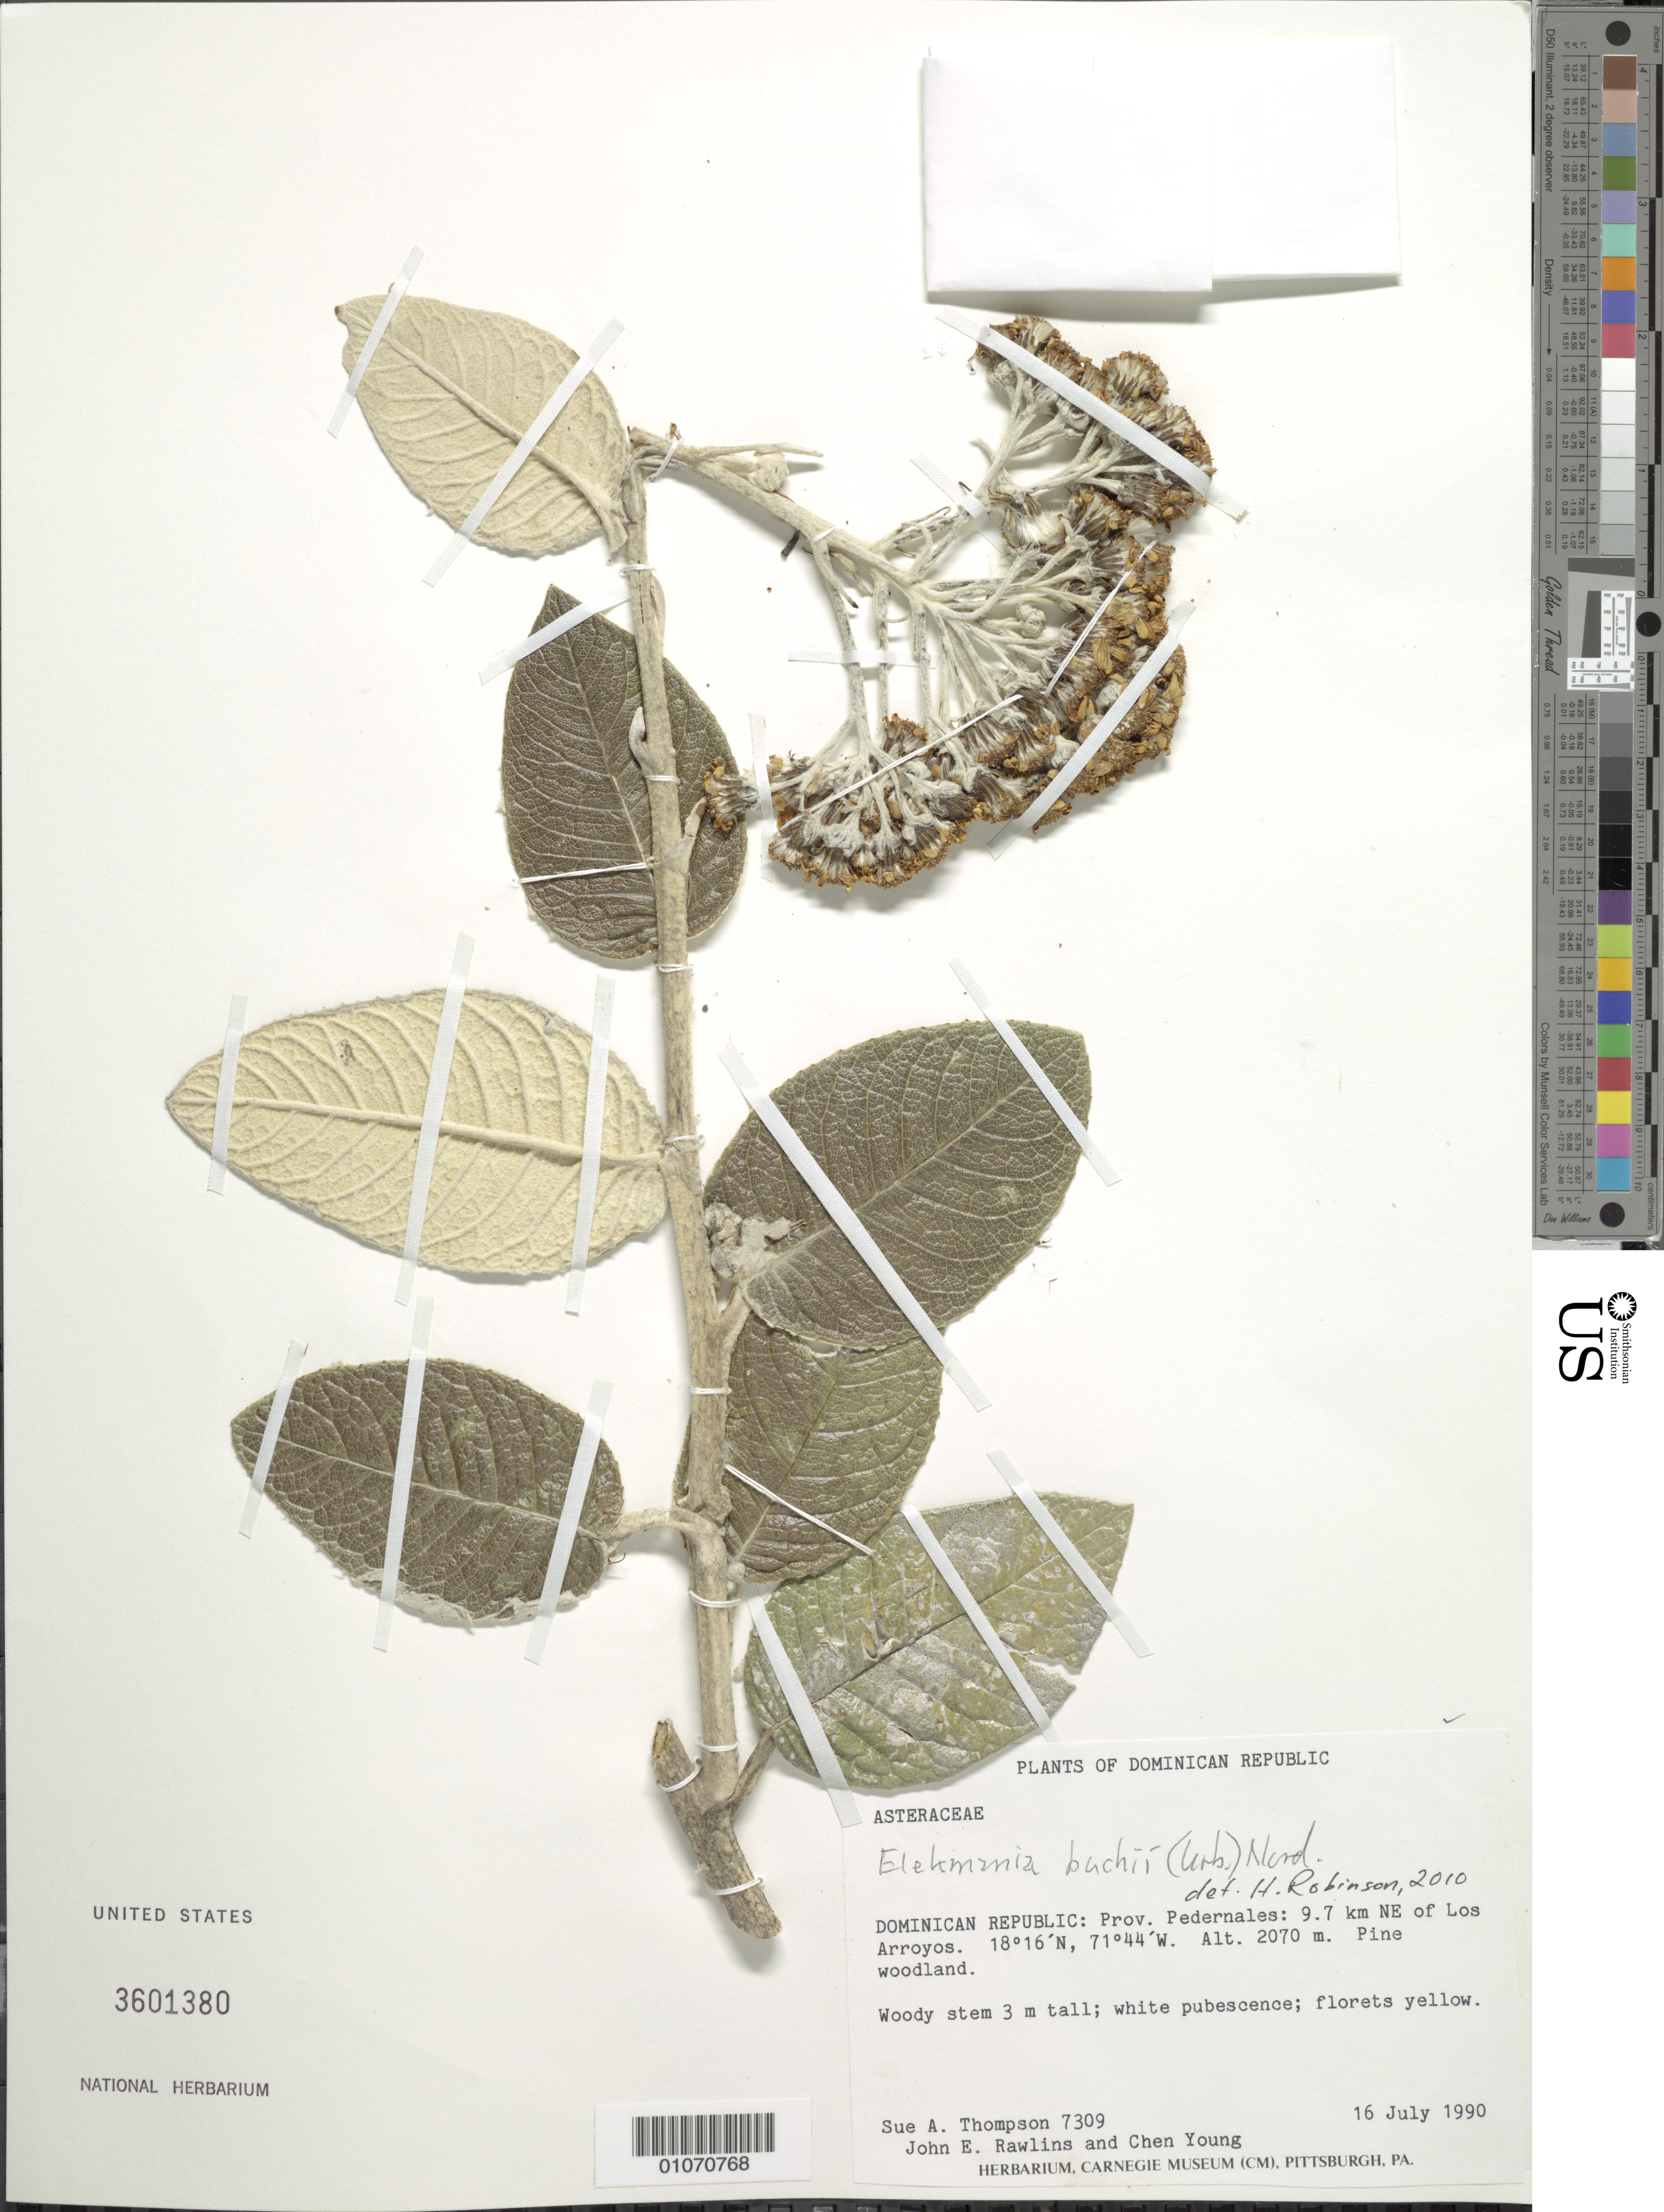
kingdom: Plantae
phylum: Tracheophyta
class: Magnoliopsida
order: Asterales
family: Asteraceae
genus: Senecio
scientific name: Senecio buchii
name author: Urb.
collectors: S. A. Thompson, J. Rawlins & C. Young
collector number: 7309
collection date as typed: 16 Jul 1990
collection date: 1990-07-16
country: Dominican Republic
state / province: Pedernales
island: Hispaniola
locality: Los Arroyos, 9.7 km Ne of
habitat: Pine woodland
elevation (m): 2070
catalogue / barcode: US 3601380